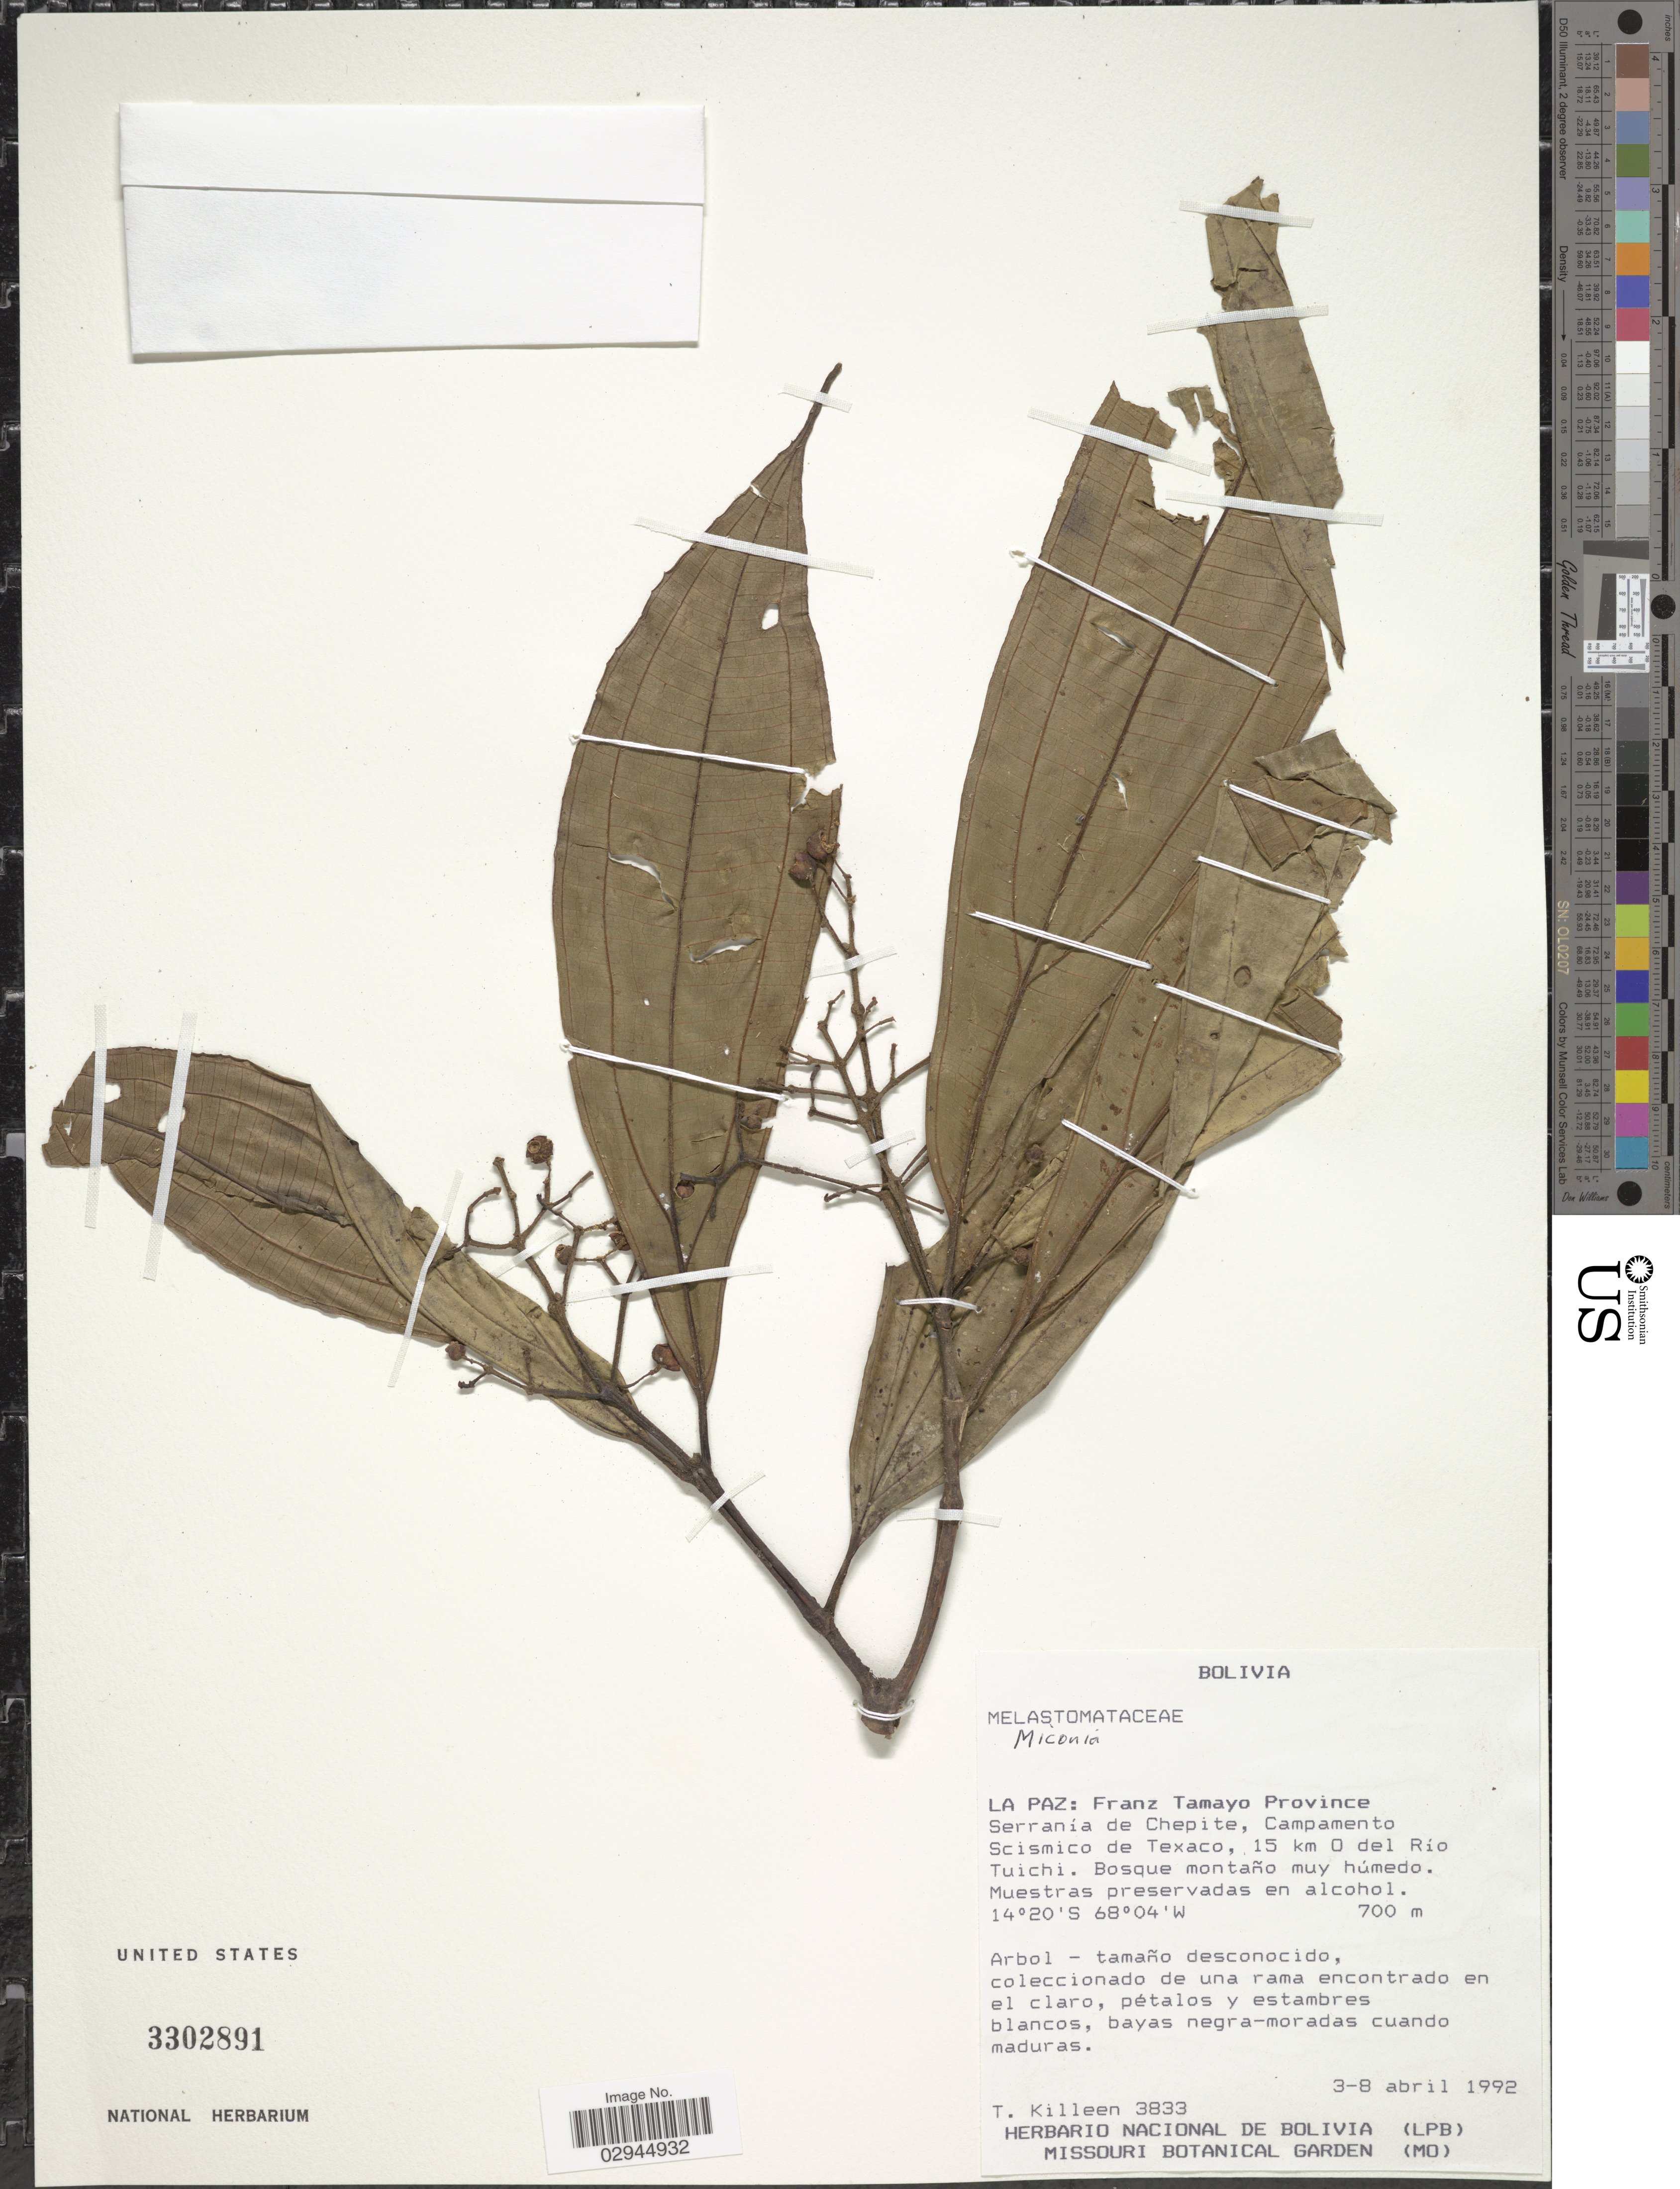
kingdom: Plantae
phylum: Tracheophyta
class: Magnoliopsida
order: Myrtales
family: Melastomataceae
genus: Miconia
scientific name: Miconia sp.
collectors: T. J. Killeen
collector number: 3833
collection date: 1992-04-03/1992-04-08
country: Bolivia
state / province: La Paz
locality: Franz Tamayo Province. Serranía de Chepite, Campamento Scismico de Texaco, 15 km O del Río Tuichi.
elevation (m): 700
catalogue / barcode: US 3302891